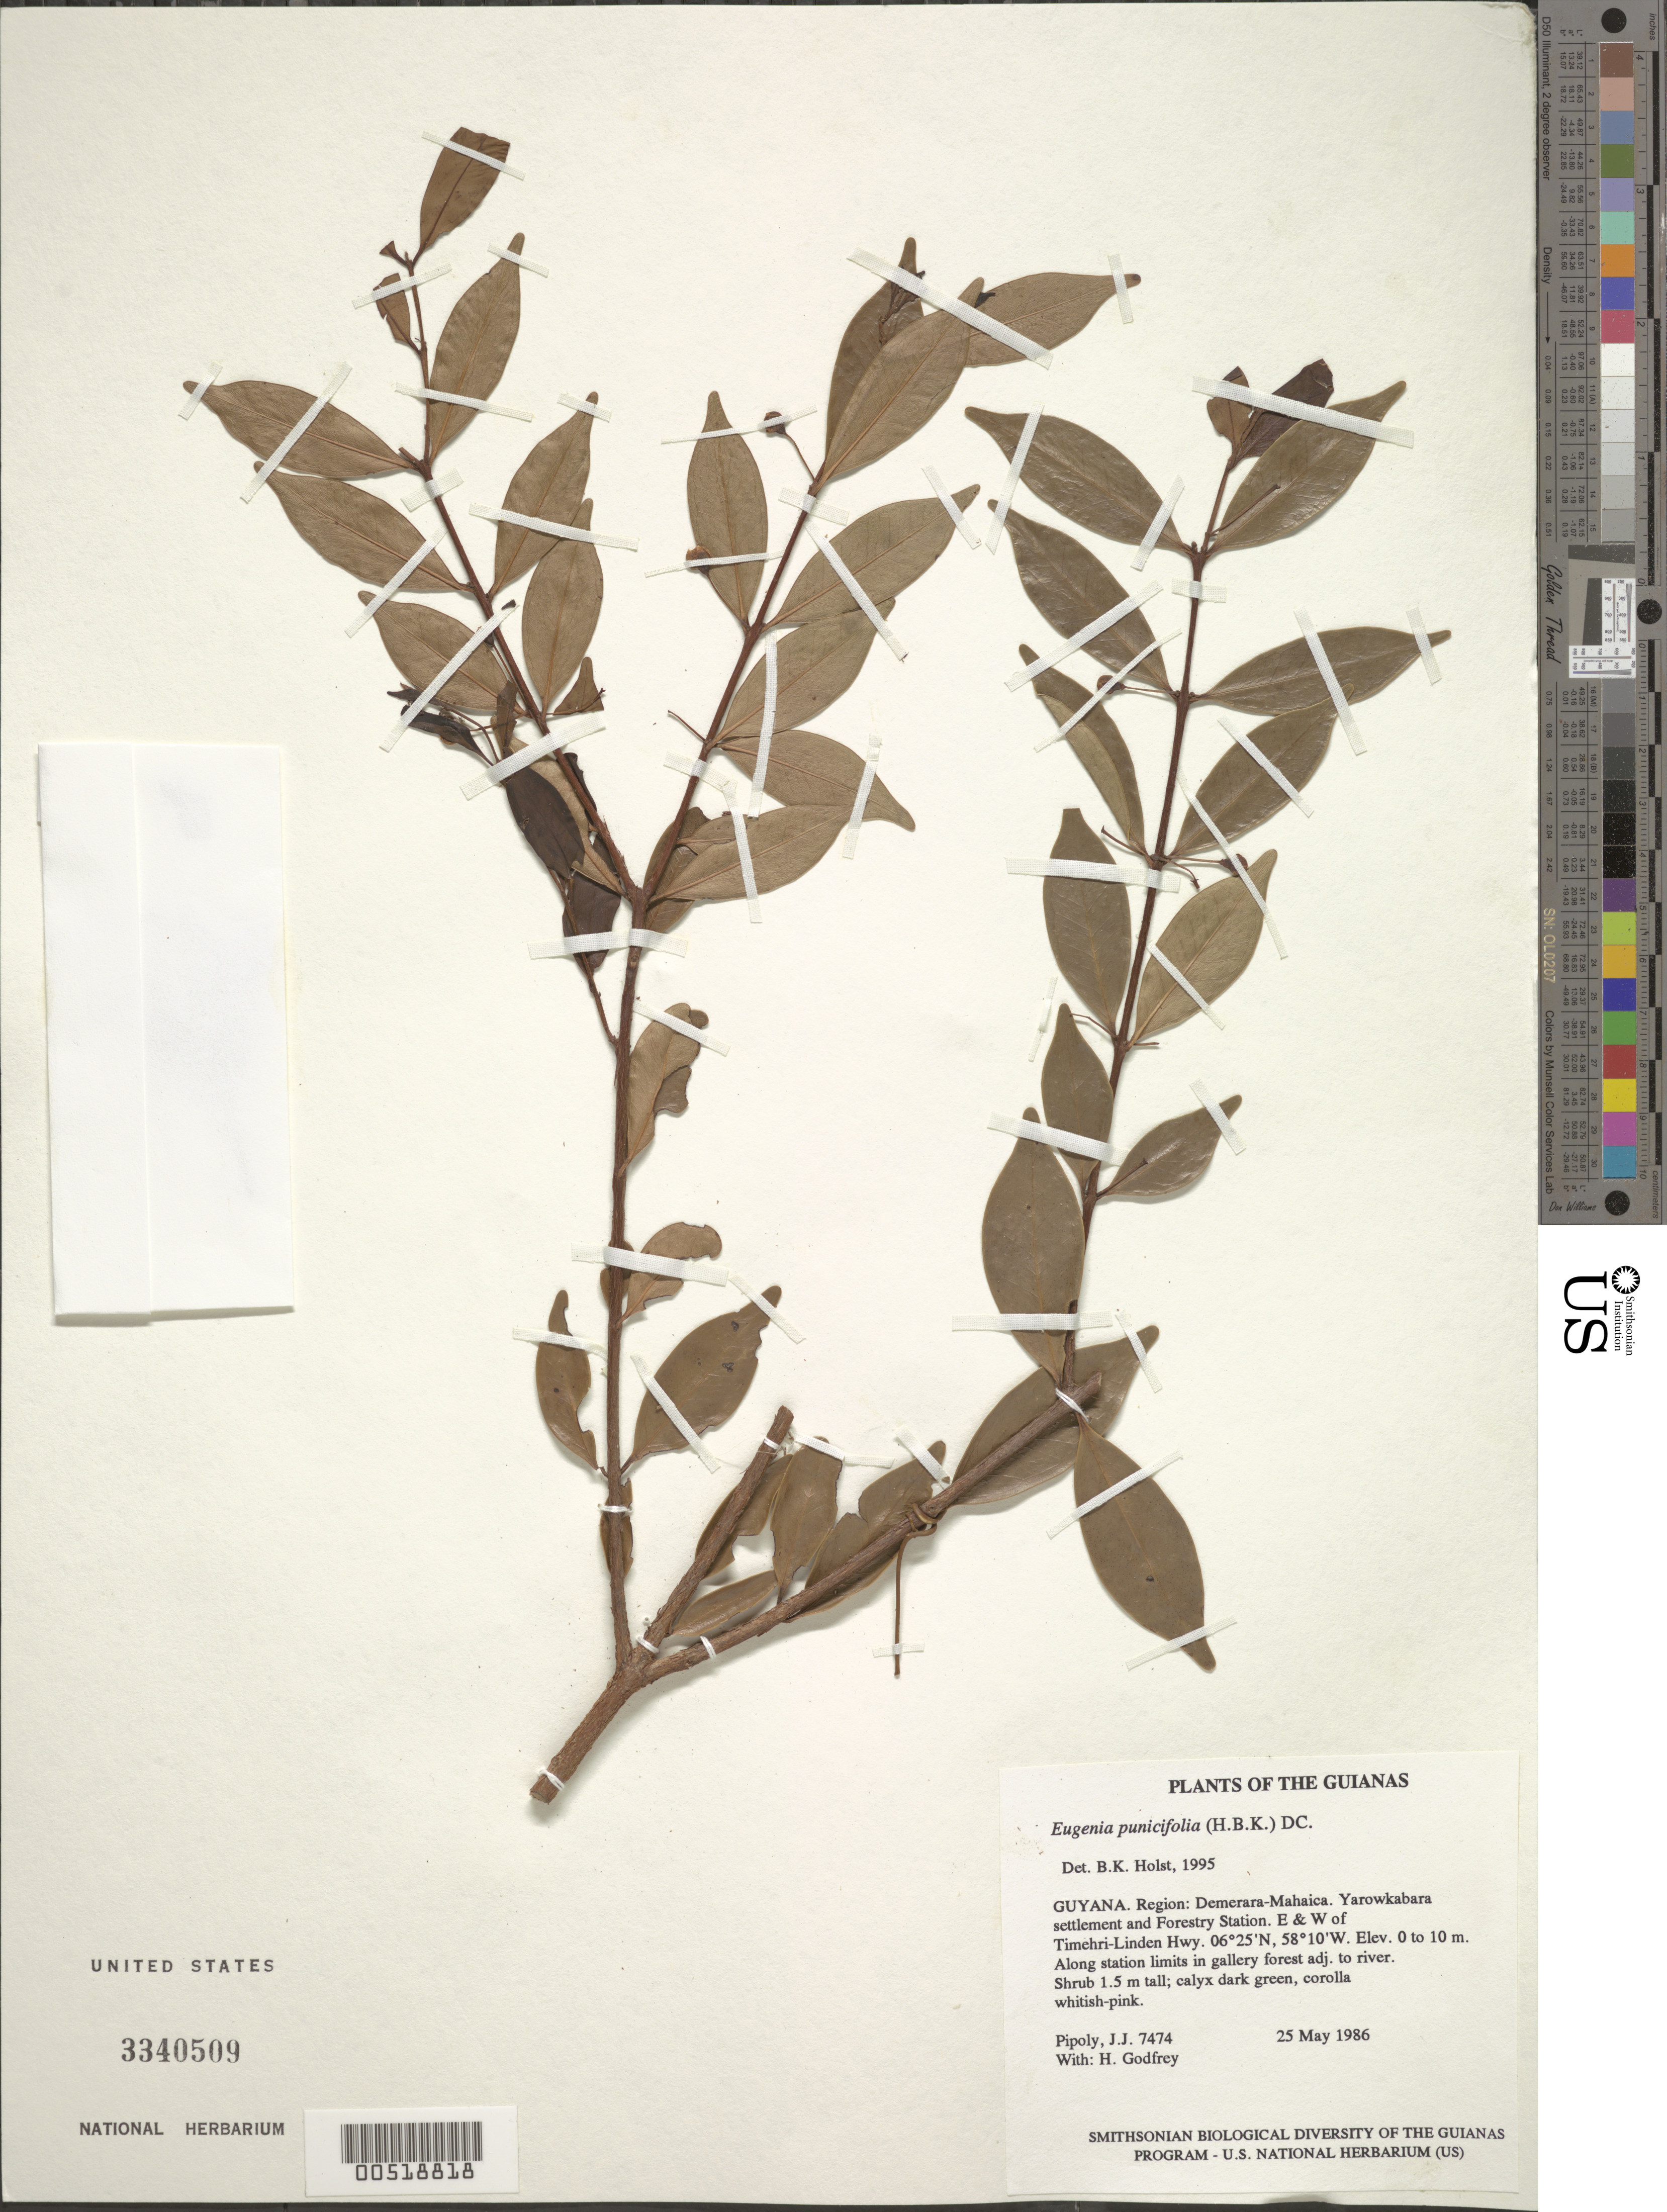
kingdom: Plantae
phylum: Tracheophyta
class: Magnoliopsida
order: Myrtales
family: Myrtaceae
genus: Eugenia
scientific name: Eugenia punicifolia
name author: (Kunth) DC.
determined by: Holst, Bruce K.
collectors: J. J. Pipoly & H. Godfrey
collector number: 7474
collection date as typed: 25 May 1986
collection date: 1986-05-25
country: Guyana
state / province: Demerara-Mahaica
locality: Yarowkabra settlement and Forestry Station. E & W of Timehri-Linden Hwy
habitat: Along station limits in gallery forest adj. to river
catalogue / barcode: US 3340509